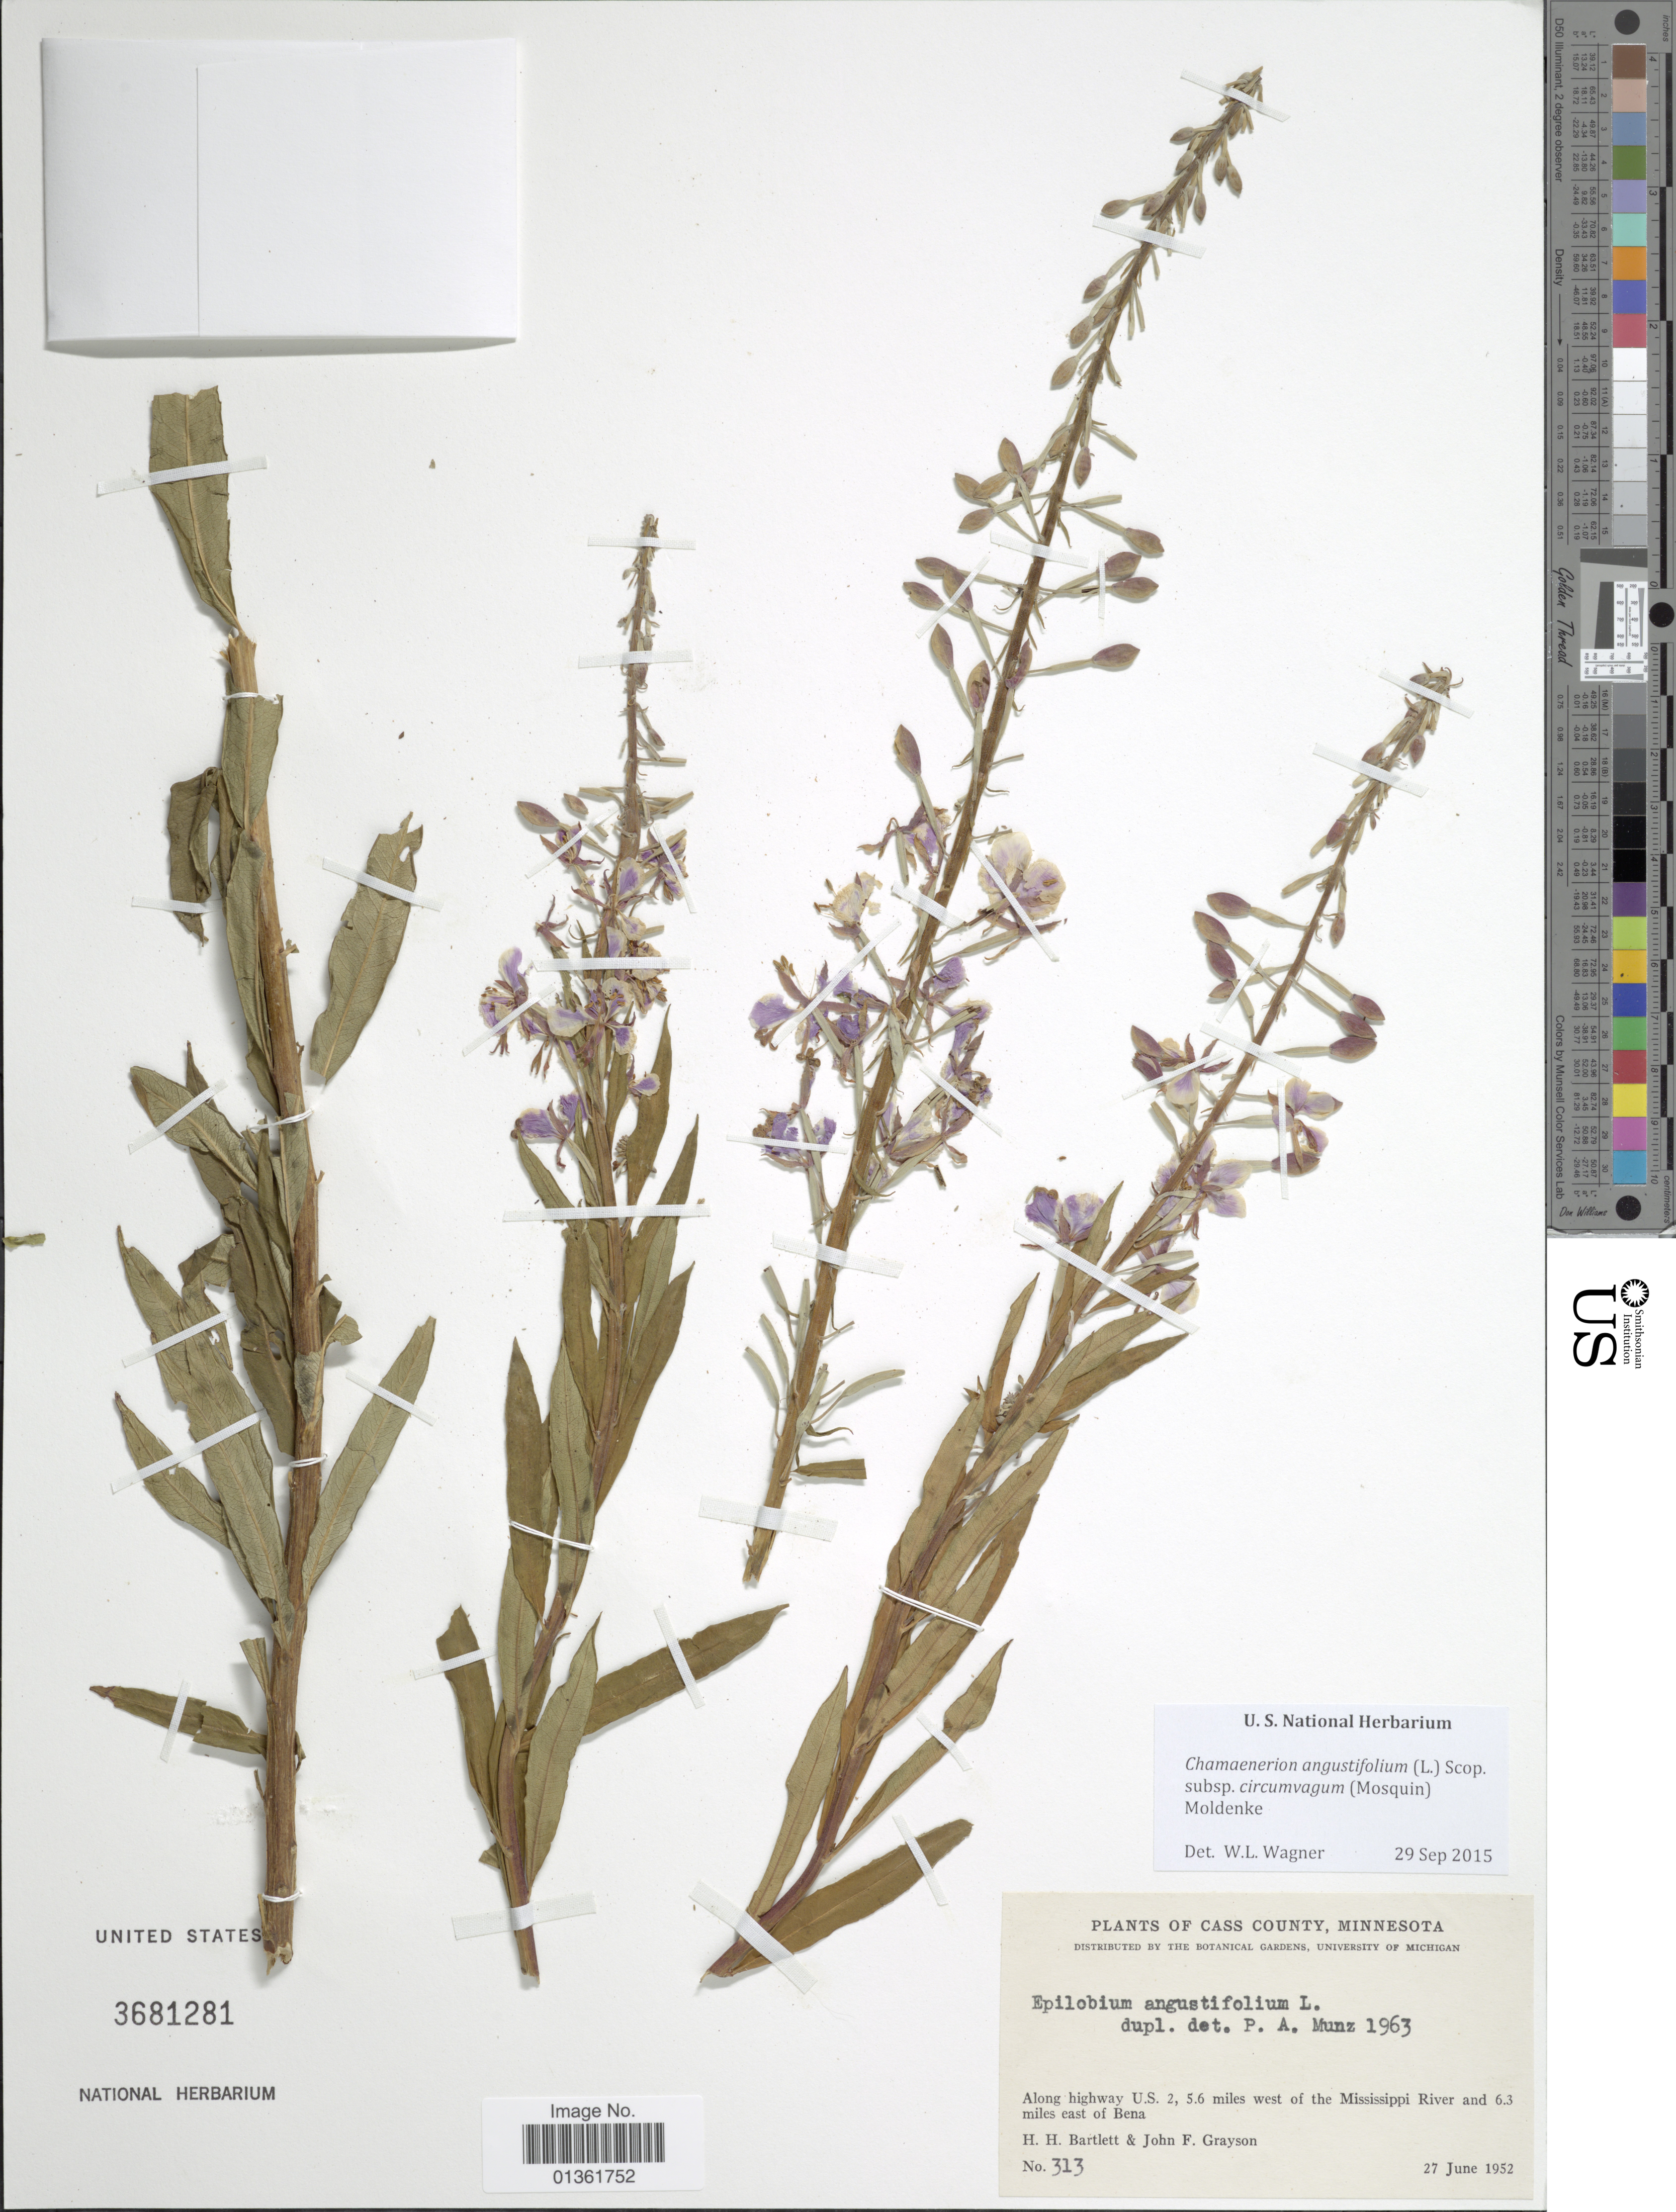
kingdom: Plantae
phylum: Tracheophyta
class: Magnoliopsida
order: Myrtales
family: Onagraceae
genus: Chamaenerion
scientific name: Chamaenerion angustifolium subsp. circumvagum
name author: (Mosquin) Moldenke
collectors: H. H. Bartlett & J. Grayson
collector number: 313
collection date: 1952-06-27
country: United States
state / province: Minnesota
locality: Cass County. Along highway U.S. 2, 5.6 miles west of the Mississippi River and 6.3 miles east of Bena.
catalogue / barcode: US 3681281